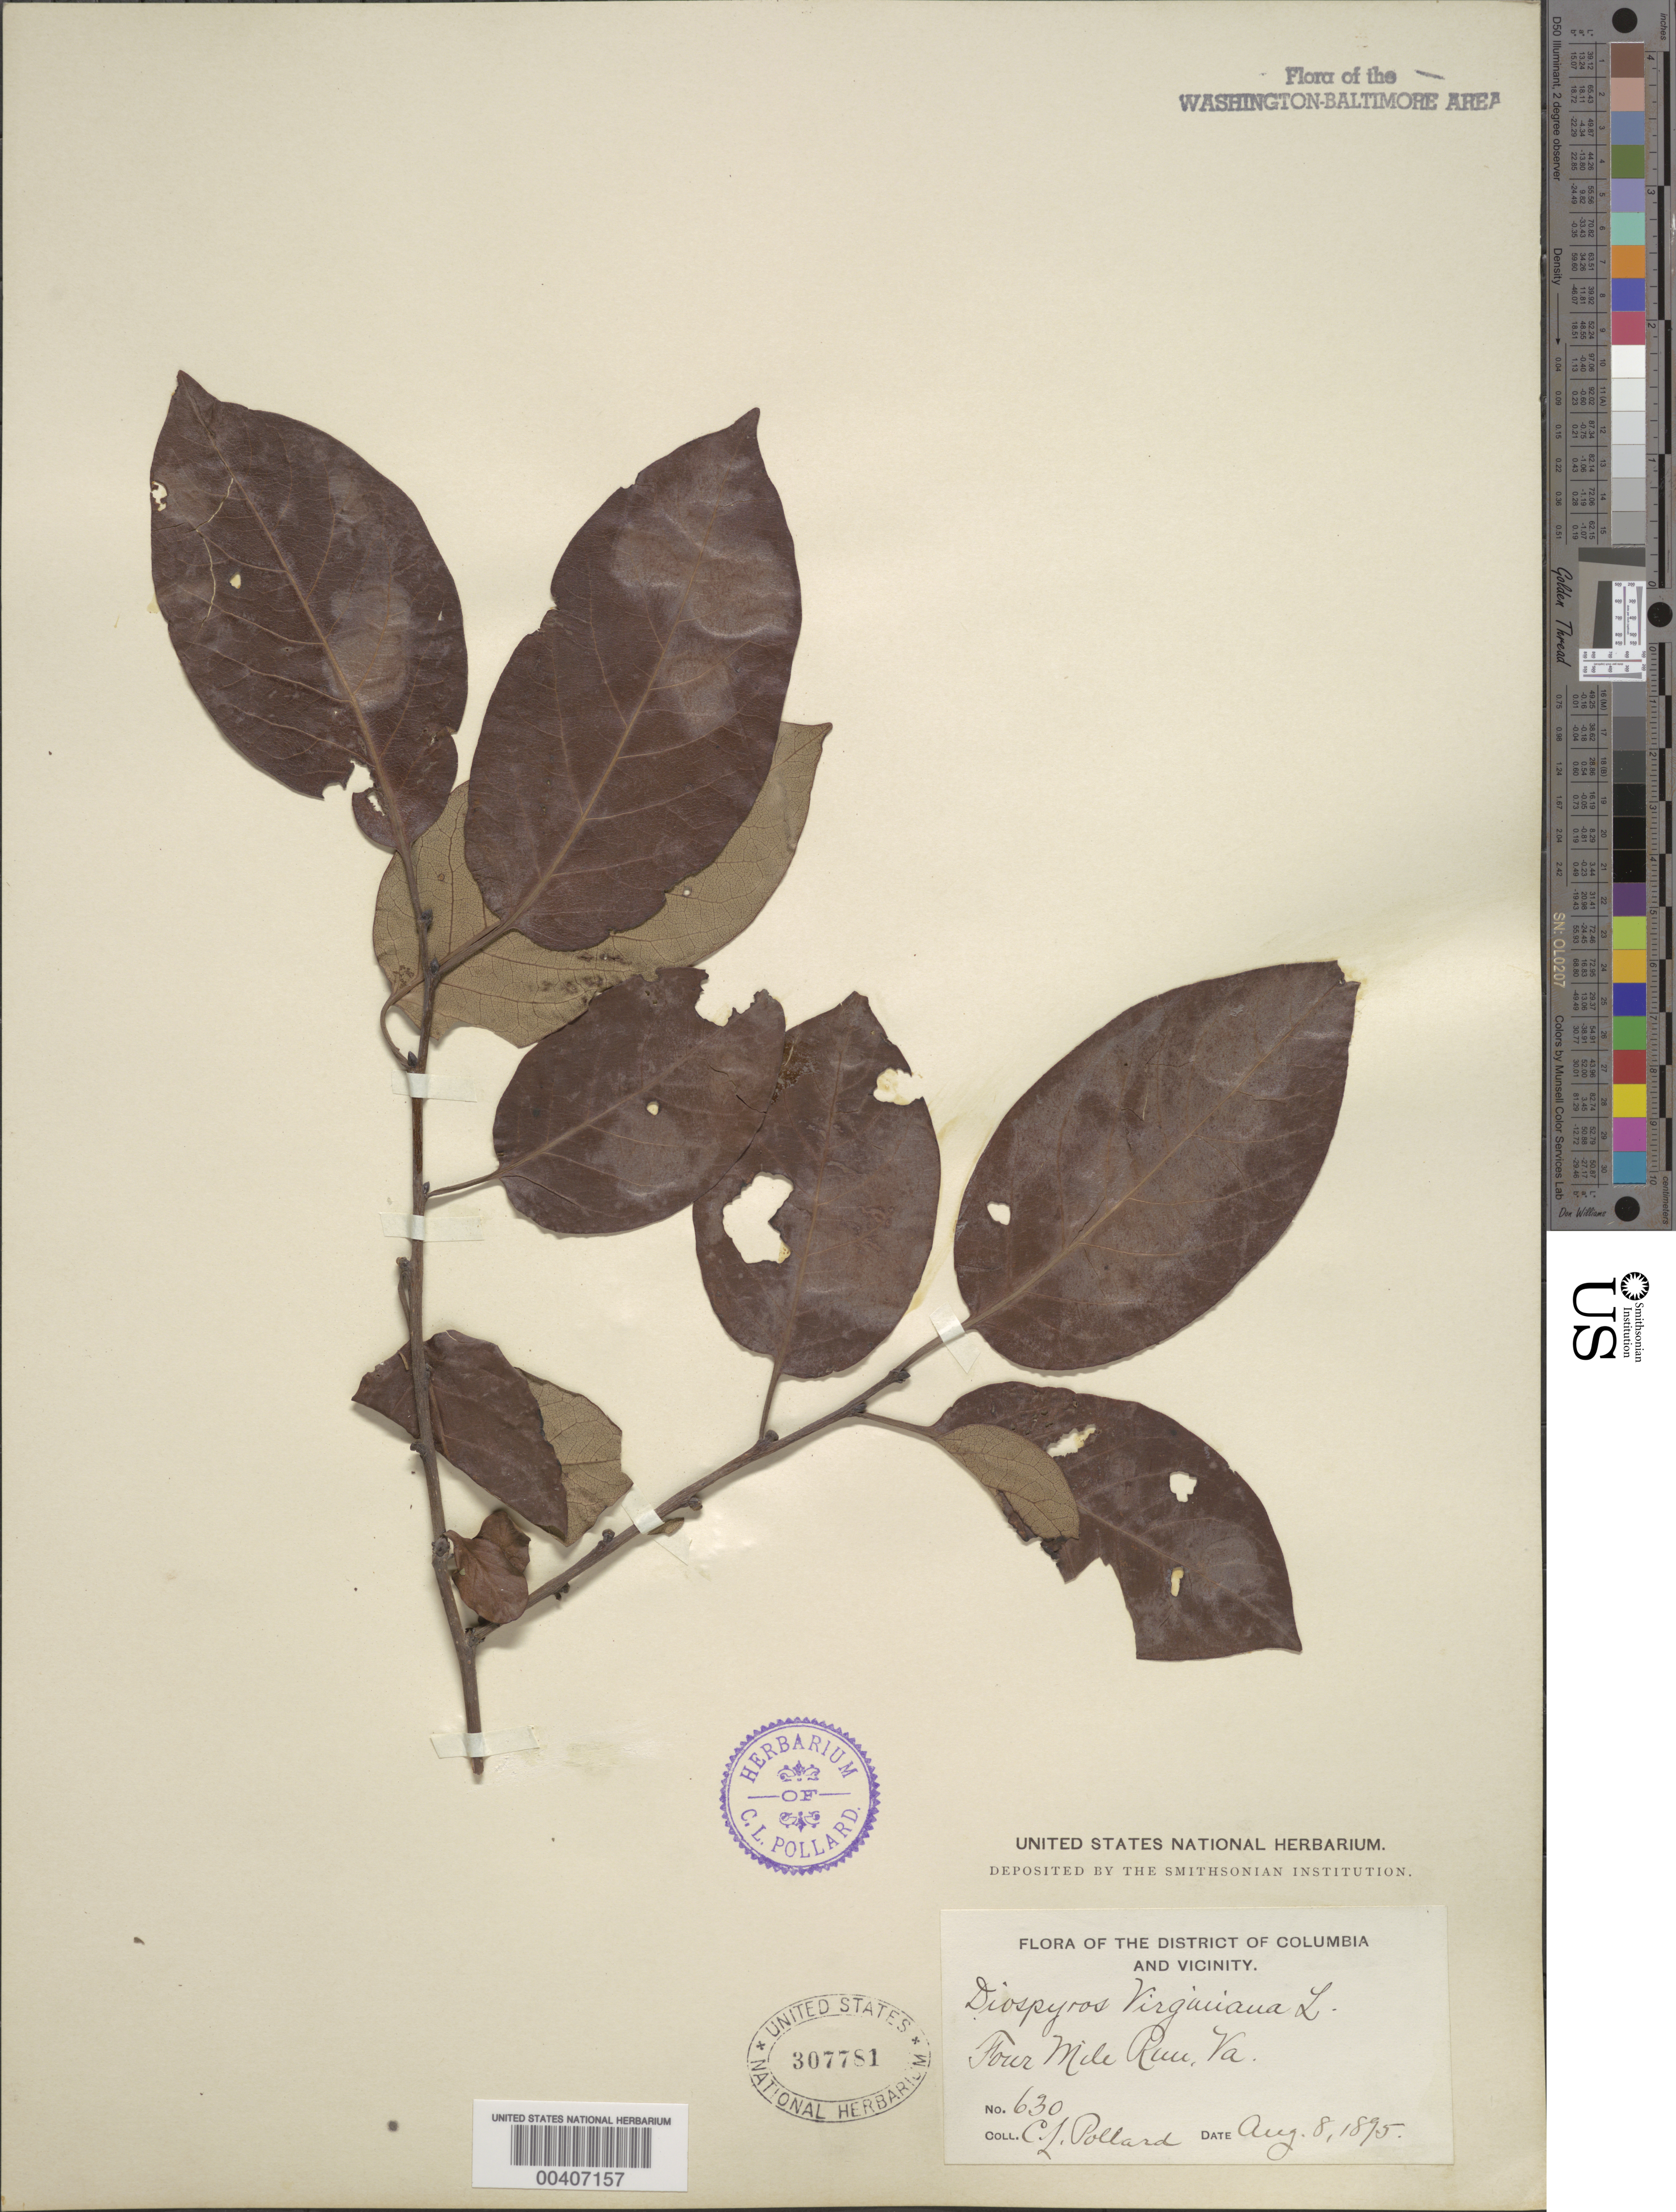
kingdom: Plantae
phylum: Tracheophyta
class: Magnoliopsida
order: Ericales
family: Ebenaceae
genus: Diospyros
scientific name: Diospyros virginiana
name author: L.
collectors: C. L. Pollard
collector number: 630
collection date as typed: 08 Aug 1895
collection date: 1895-08-08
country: United States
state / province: Virginia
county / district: Arlington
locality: Four Mile Run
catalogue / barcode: US 307781